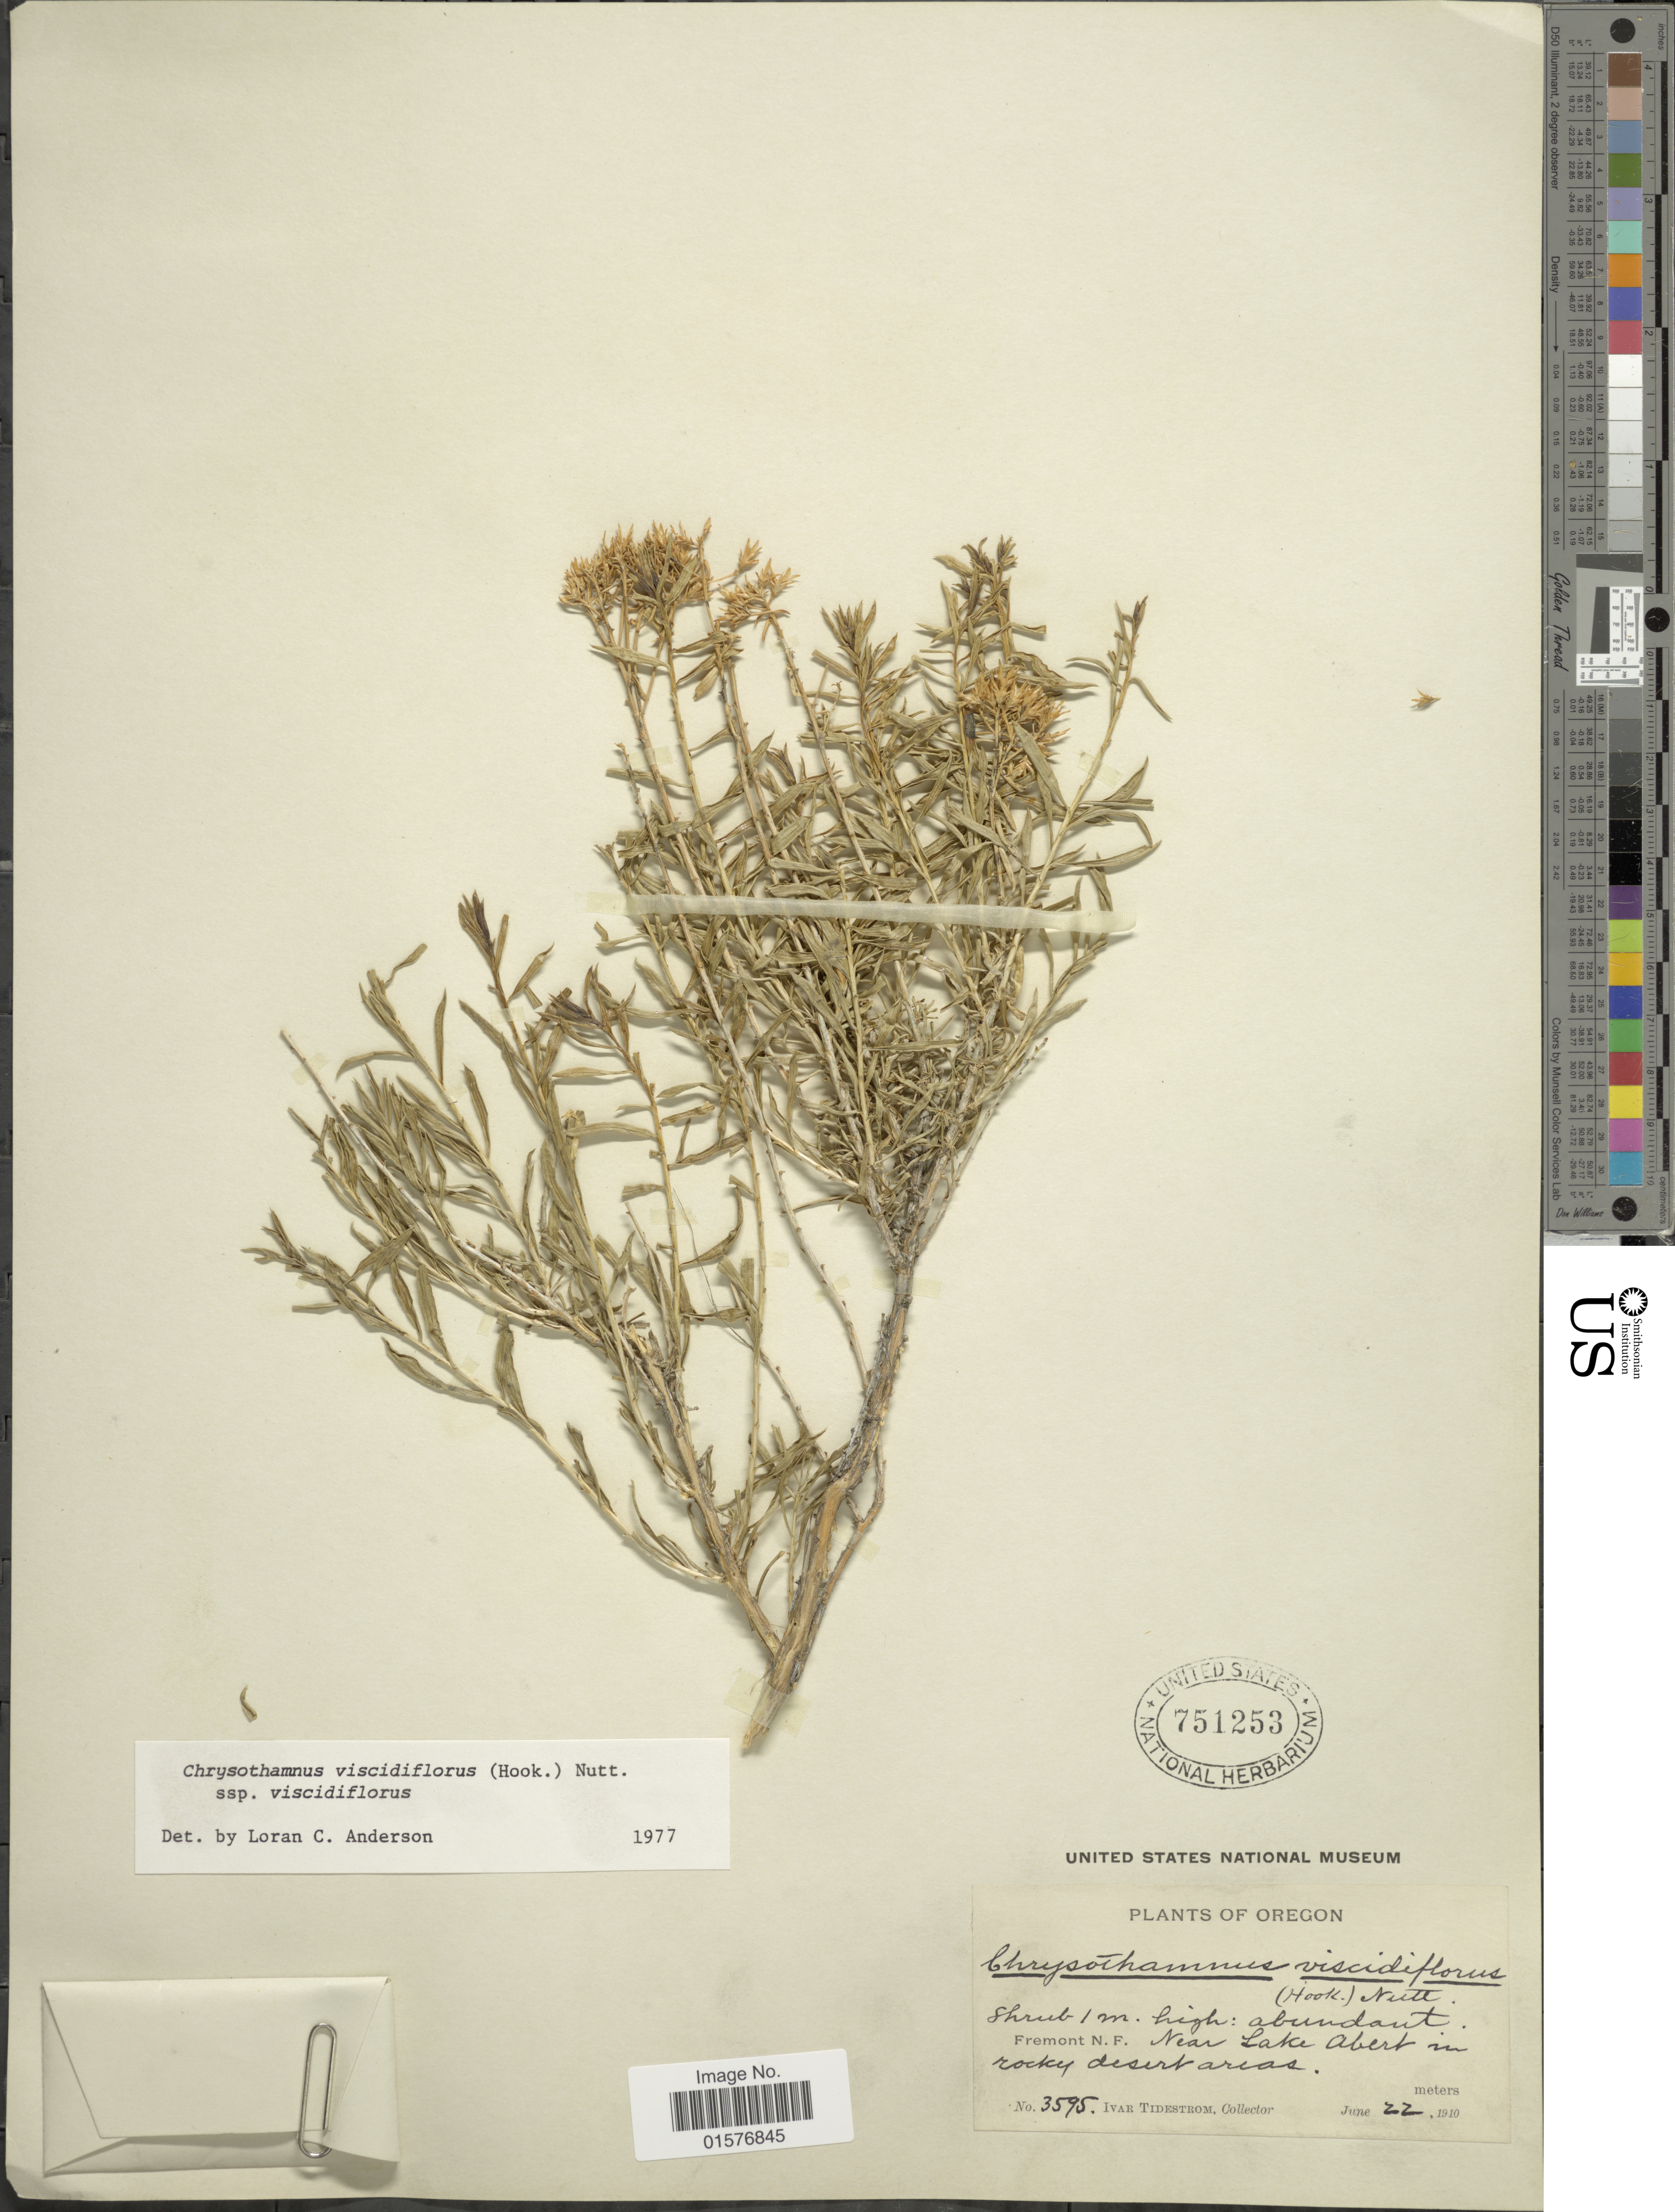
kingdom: Plantae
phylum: Tracheophyta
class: Magnoliopsida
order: Asterales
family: Asteraceae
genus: Chrysothamnus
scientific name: Chrysothamnus viscidiflorus subsp. viscidiflorus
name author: (Hook.) Nutt.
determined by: Urbatsch, Lowell E., Curator (LSU), Louisiana State University (UNITED STATES)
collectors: I. F. Tidestrom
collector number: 3595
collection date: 1910-06-22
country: United States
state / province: Oregon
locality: Fremont N. F., Near Lake Abert in rocky desert areas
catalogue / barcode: US 751253